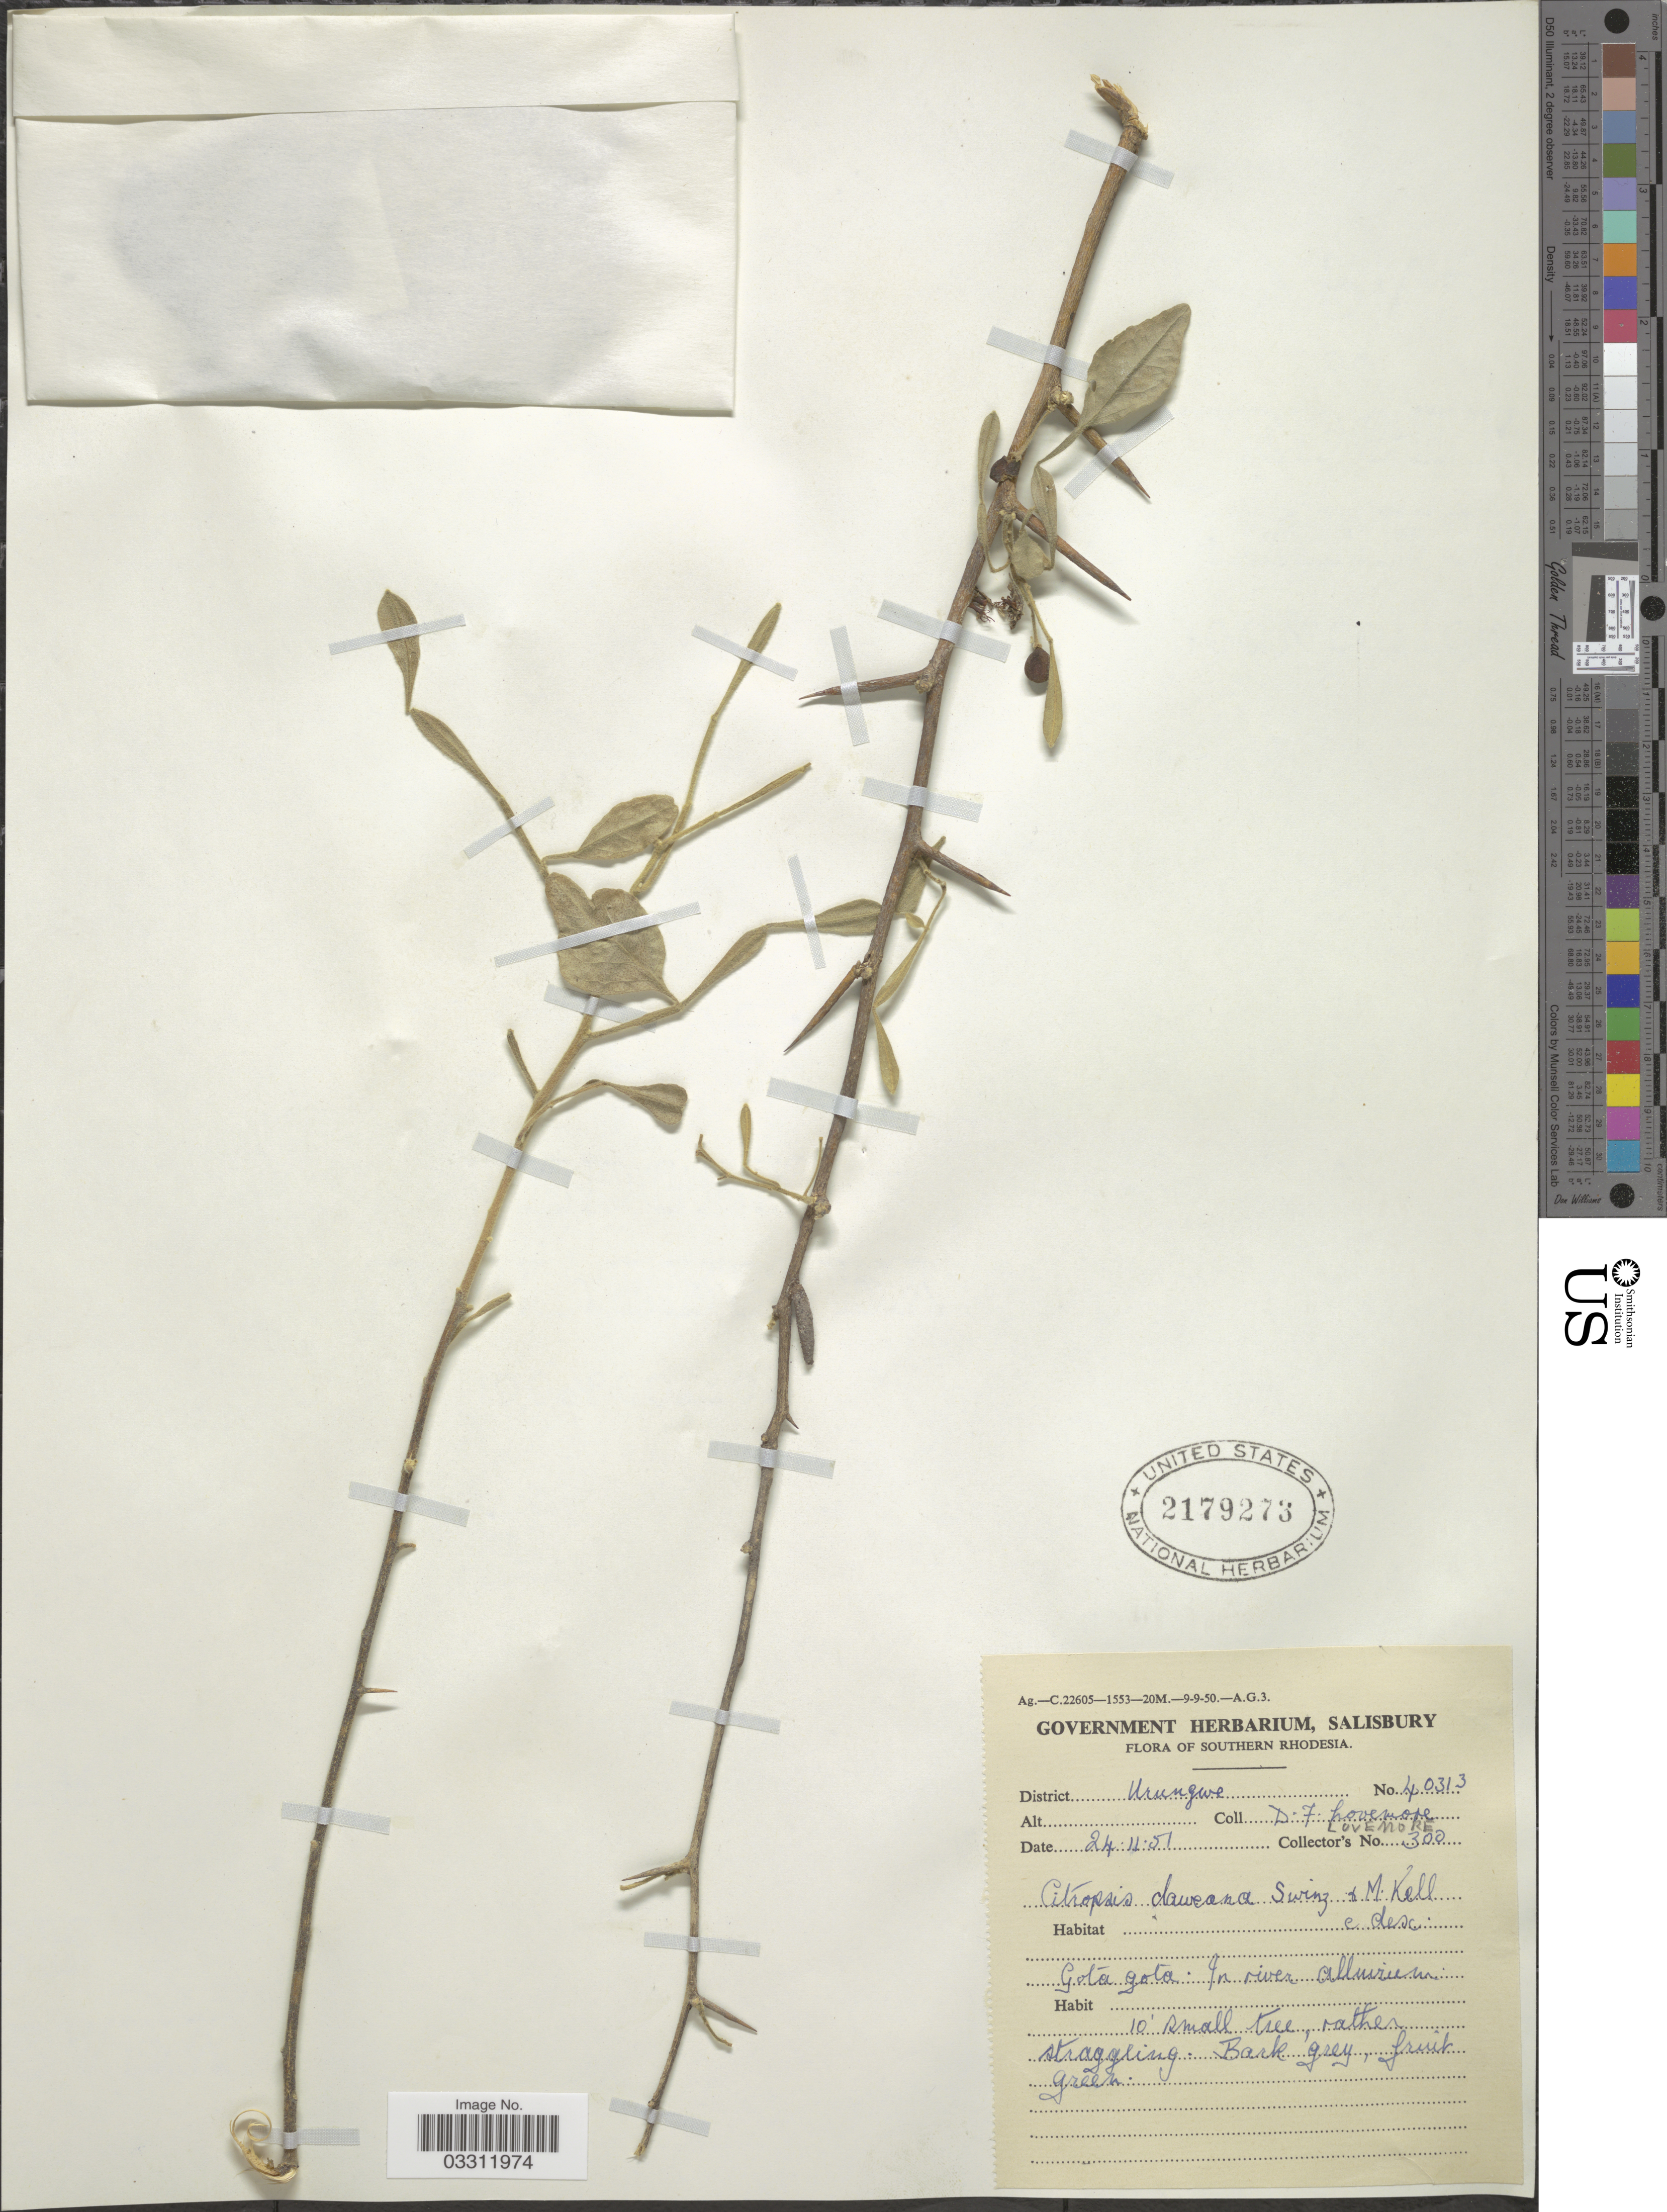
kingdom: Plantae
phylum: Tracheophyta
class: Magnoliopsida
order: Sapindales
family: Rutaceae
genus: Citropsis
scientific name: Citropsis daweana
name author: Swingle & M. Kellerm.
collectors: D. Lovemore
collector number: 40313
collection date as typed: Transcribed d/m/y: 24/11/51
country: Zimbabwe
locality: Southern Rhodesia. District Urungwe, Gota Gota, In river alluvium.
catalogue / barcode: US 2179273